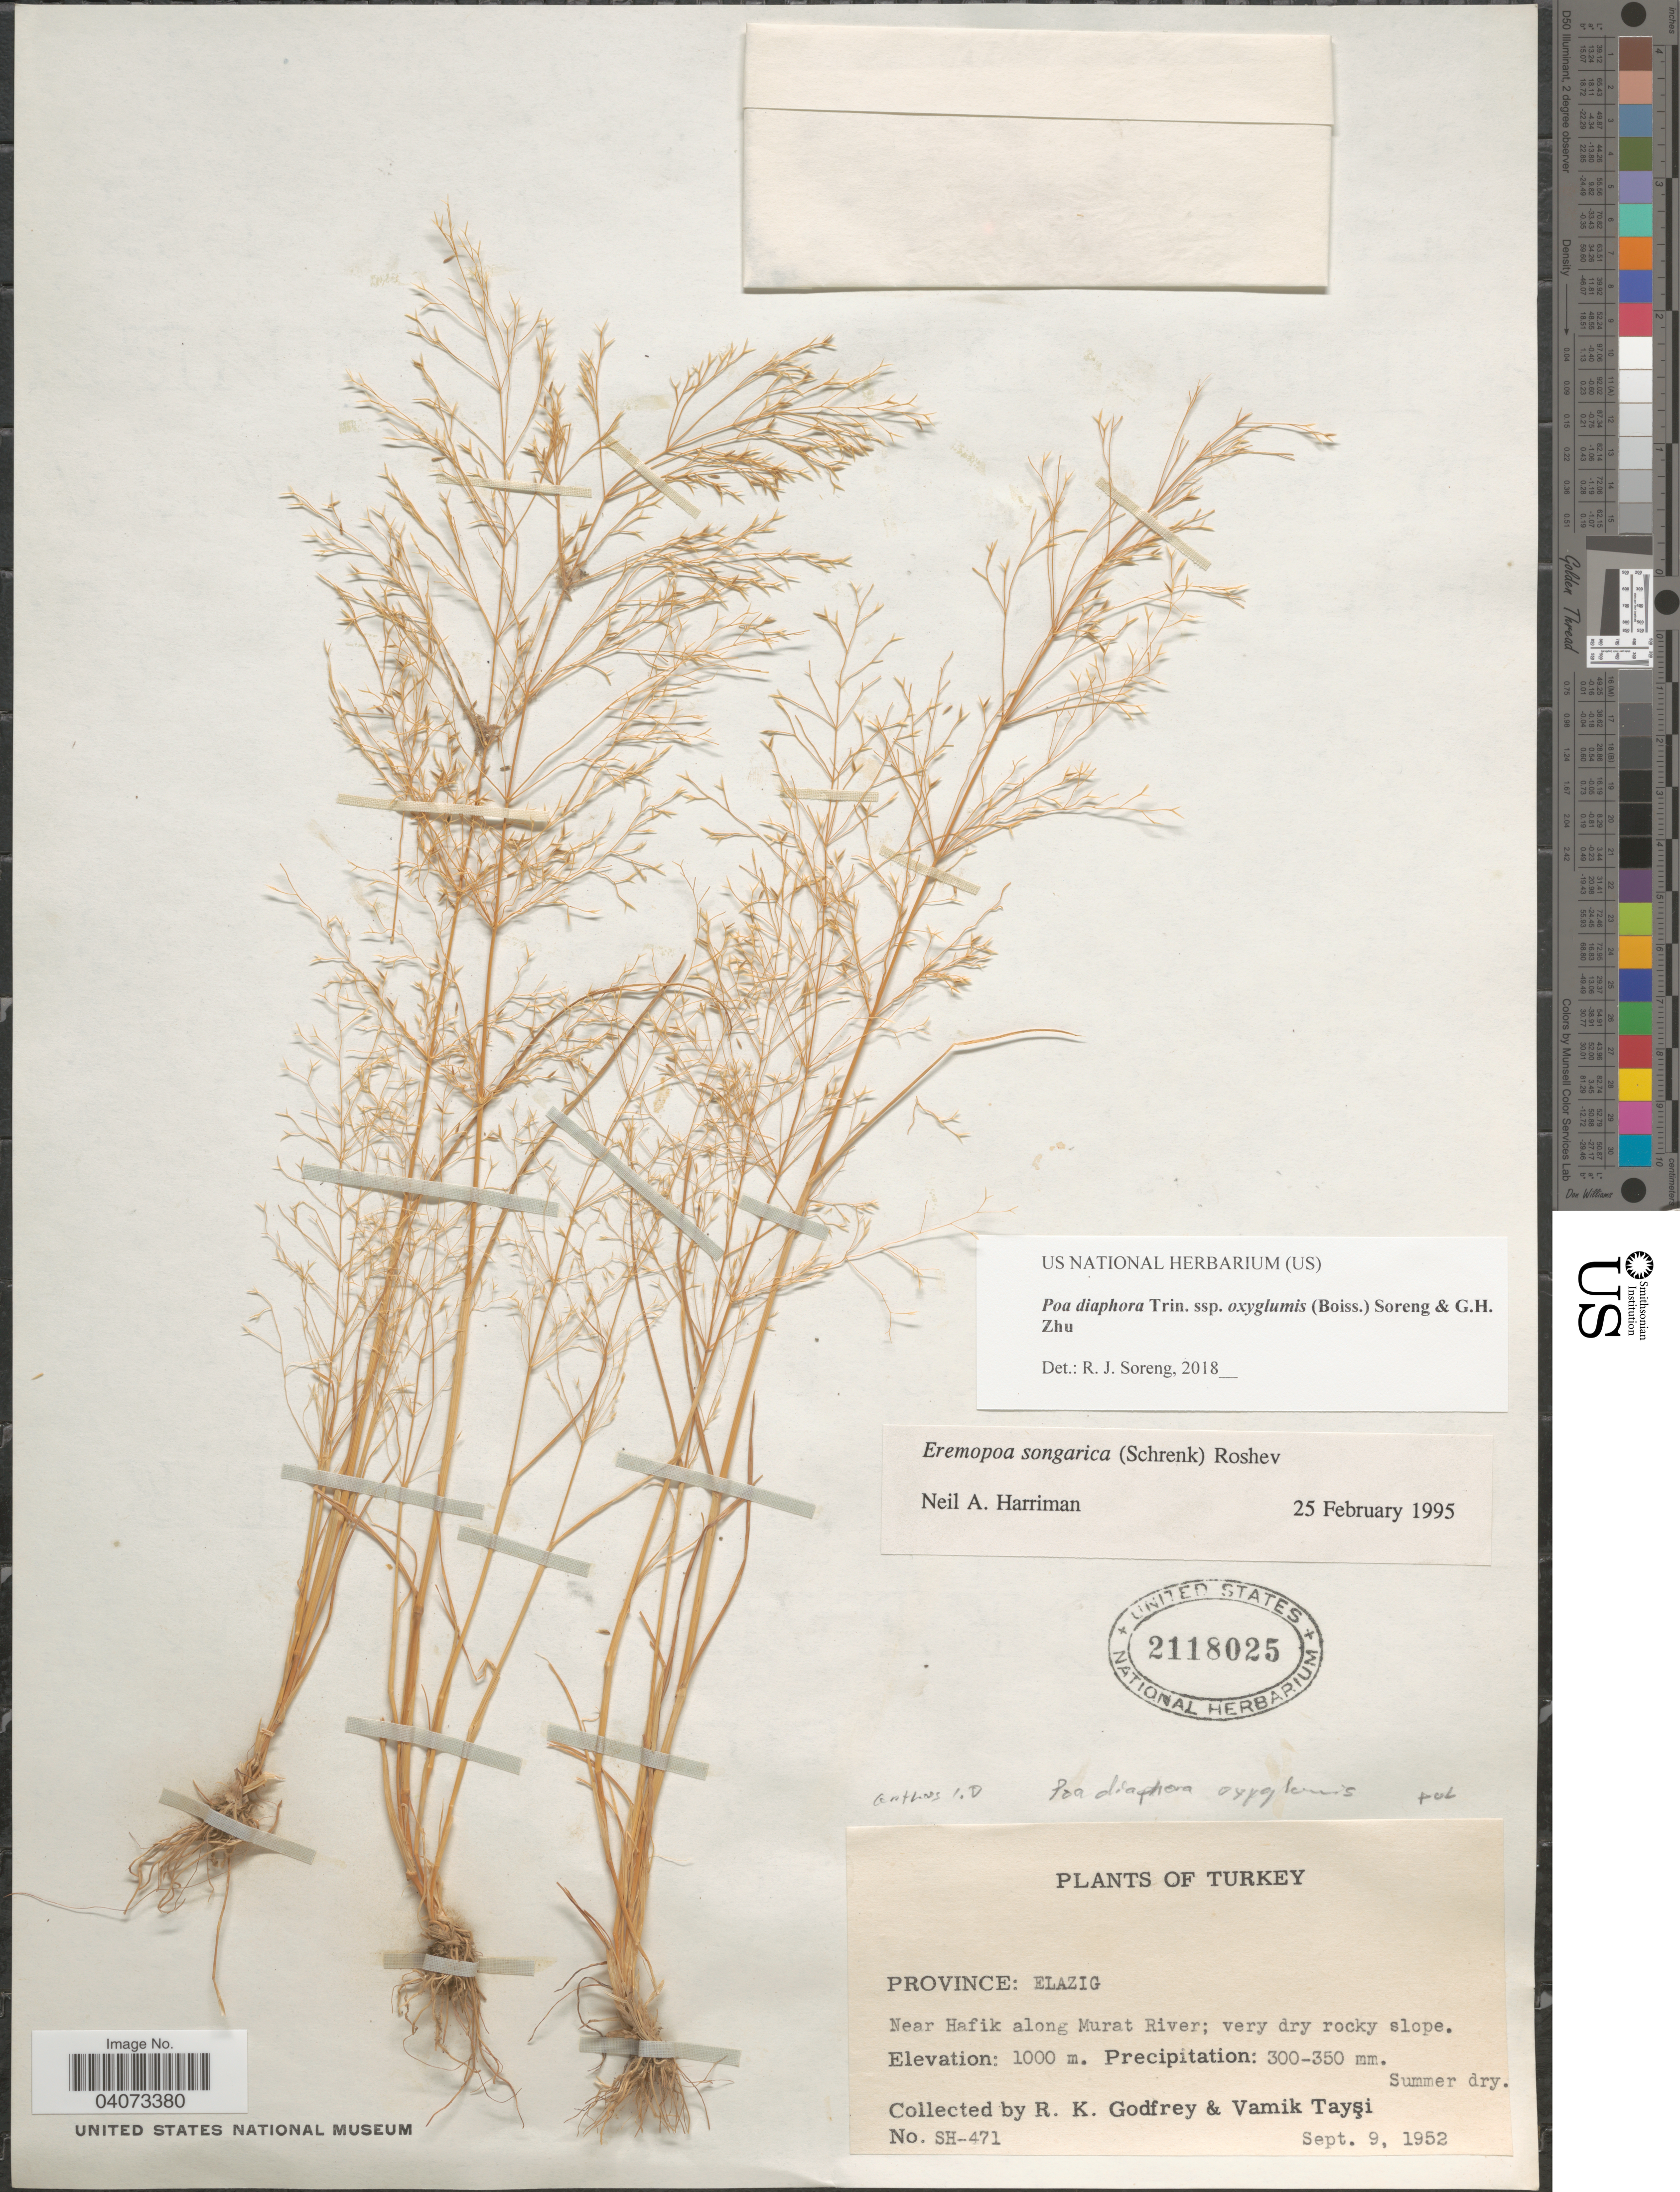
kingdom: Plantae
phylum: Tracheophyta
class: Liliopsida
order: Poales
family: Poaceae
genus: Poa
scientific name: Poa diaphora subsp. oxyglumis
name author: (Boiss.) Soreng & G.H. Zhu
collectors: R. K. Godfrey & V. Taysi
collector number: SH-471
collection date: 1952-09-09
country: Turkey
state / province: Elazig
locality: Province: Elazig. Near Hafik along Murat River.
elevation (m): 1000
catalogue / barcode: US 2118025